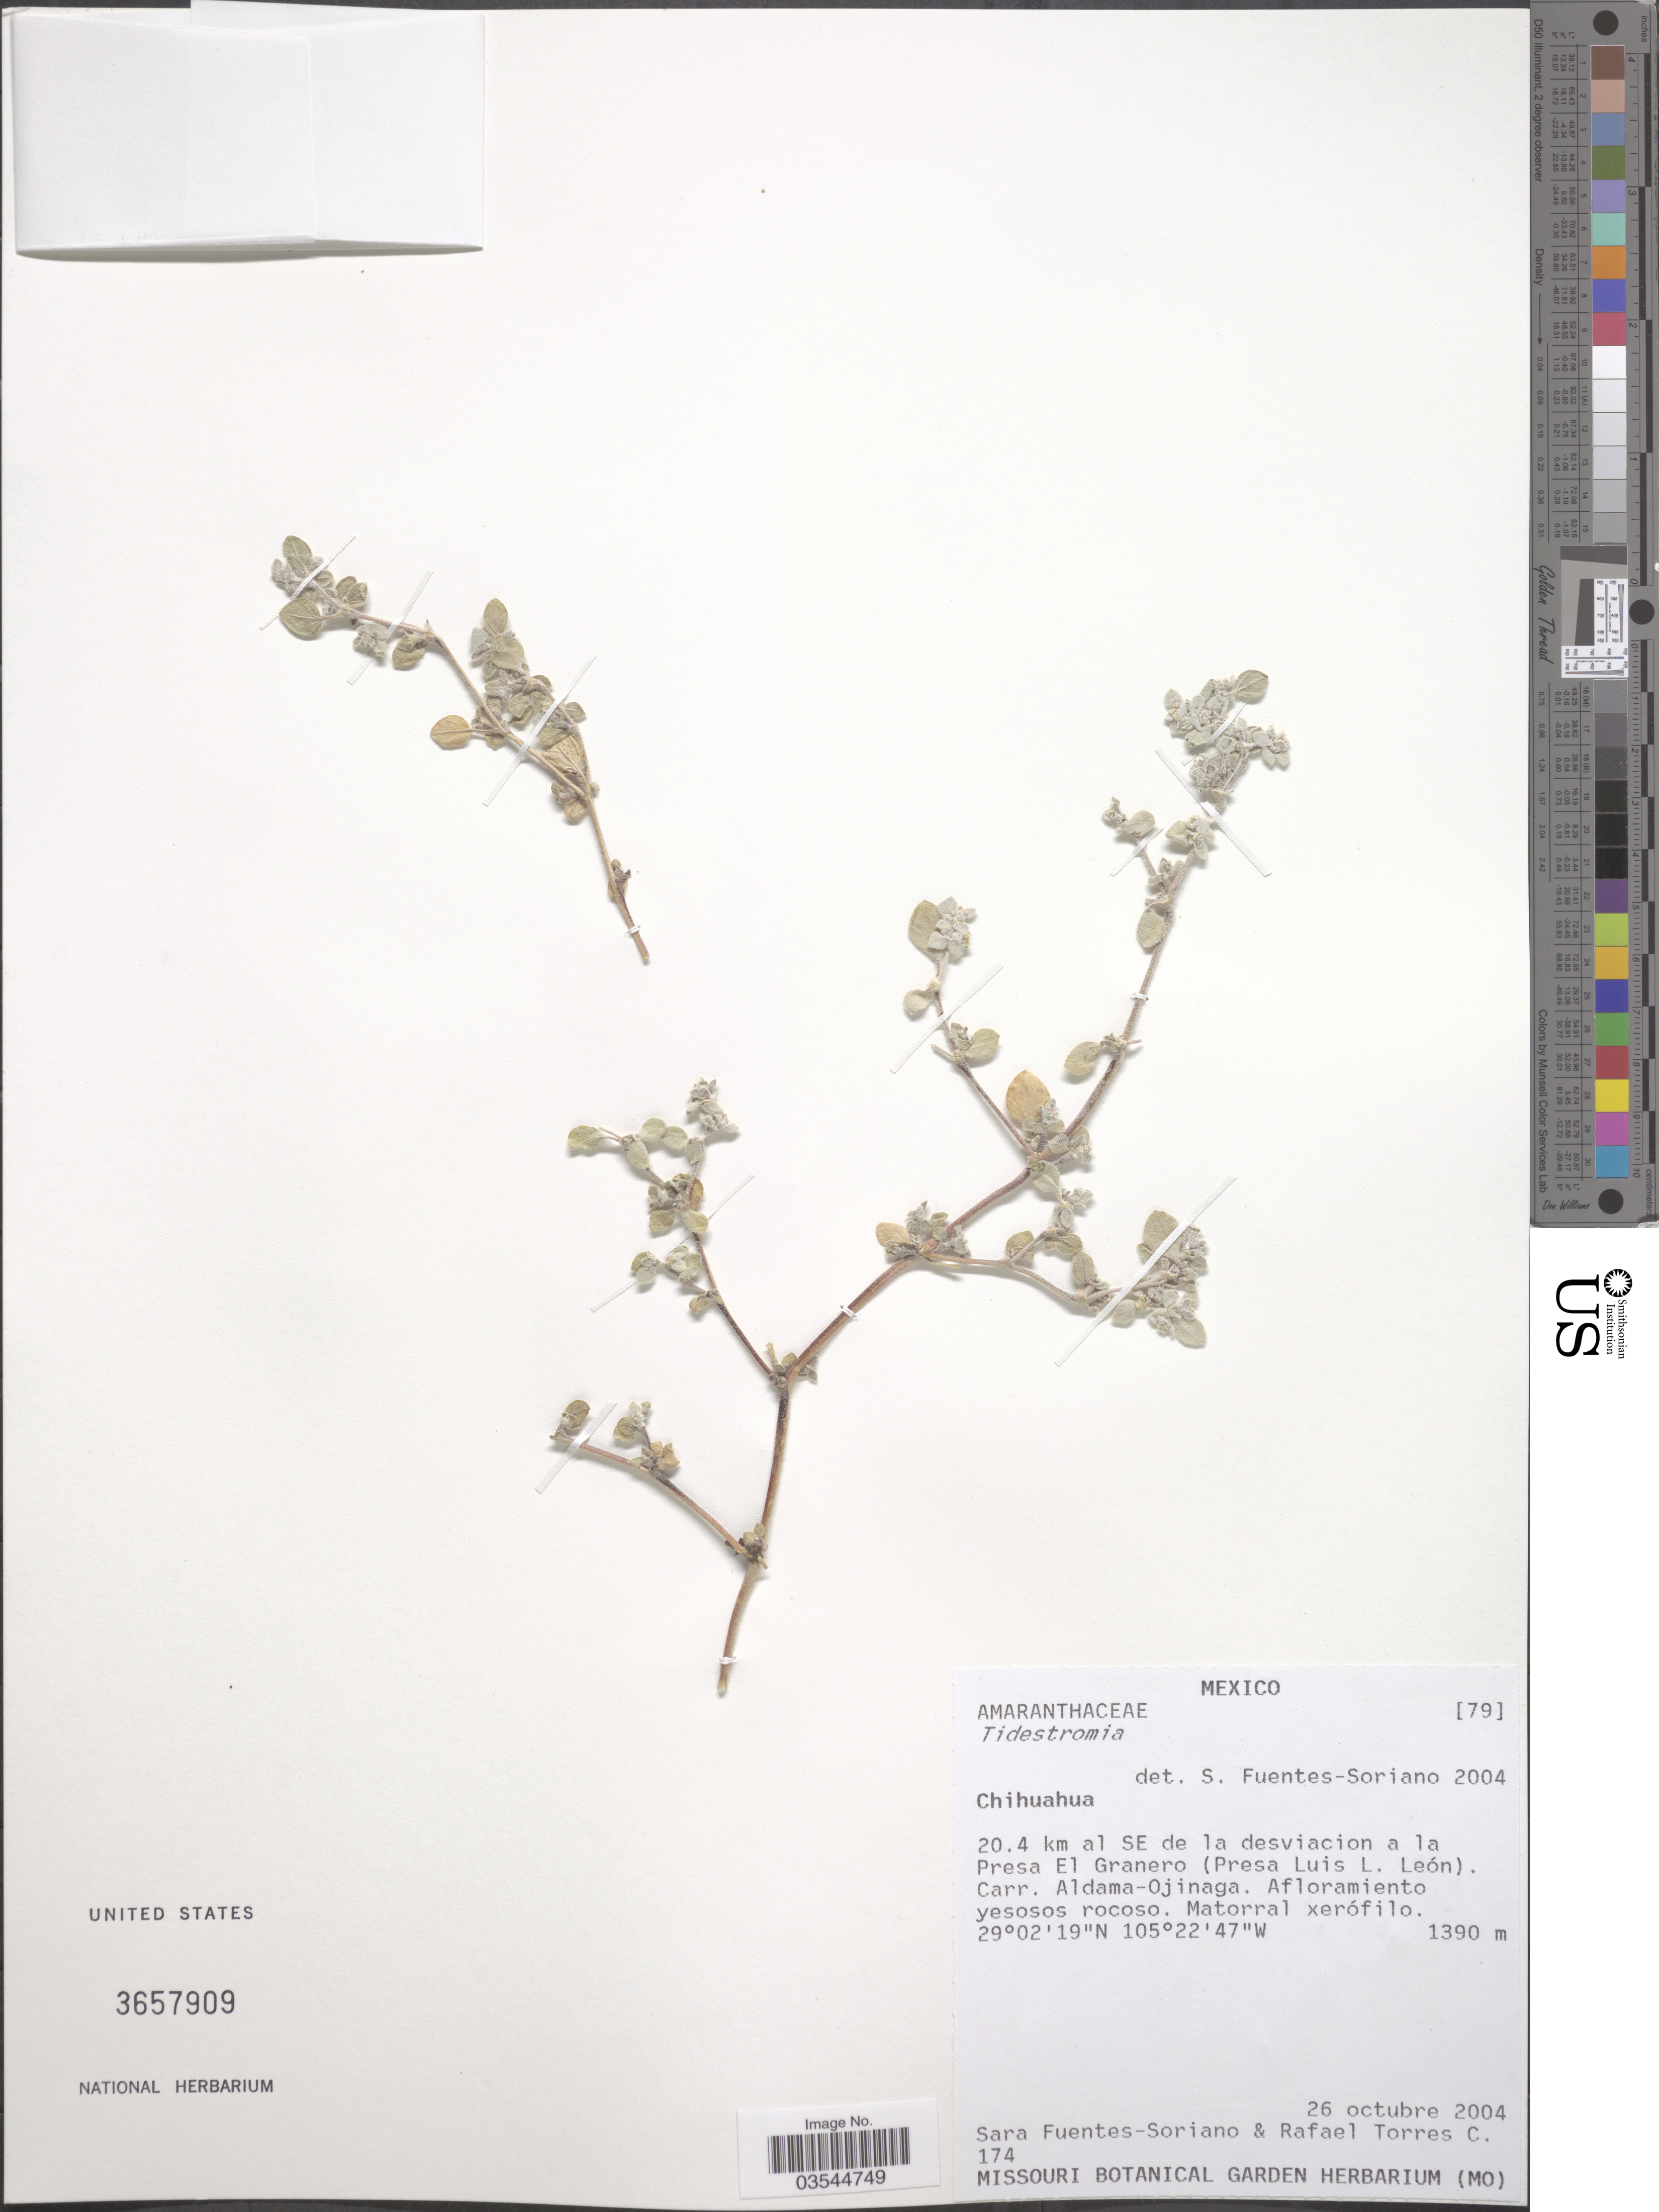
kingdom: Plantae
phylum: Tracheophyta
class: Magnoliopsida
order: Caryophyllales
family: Amaranthaceae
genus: Tidestromia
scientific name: Tidestromia sp.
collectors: S. Fuentes Soriano & R. Torres C.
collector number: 174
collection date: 2004-10-26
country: Mexico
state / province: Chihuahua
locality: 20.4 km al SE de la desviacion a la Presa El Granero (Presa Luis L. León). Carr. Aldama-Ojinaga.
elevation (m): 1390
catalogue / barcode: US 3657909